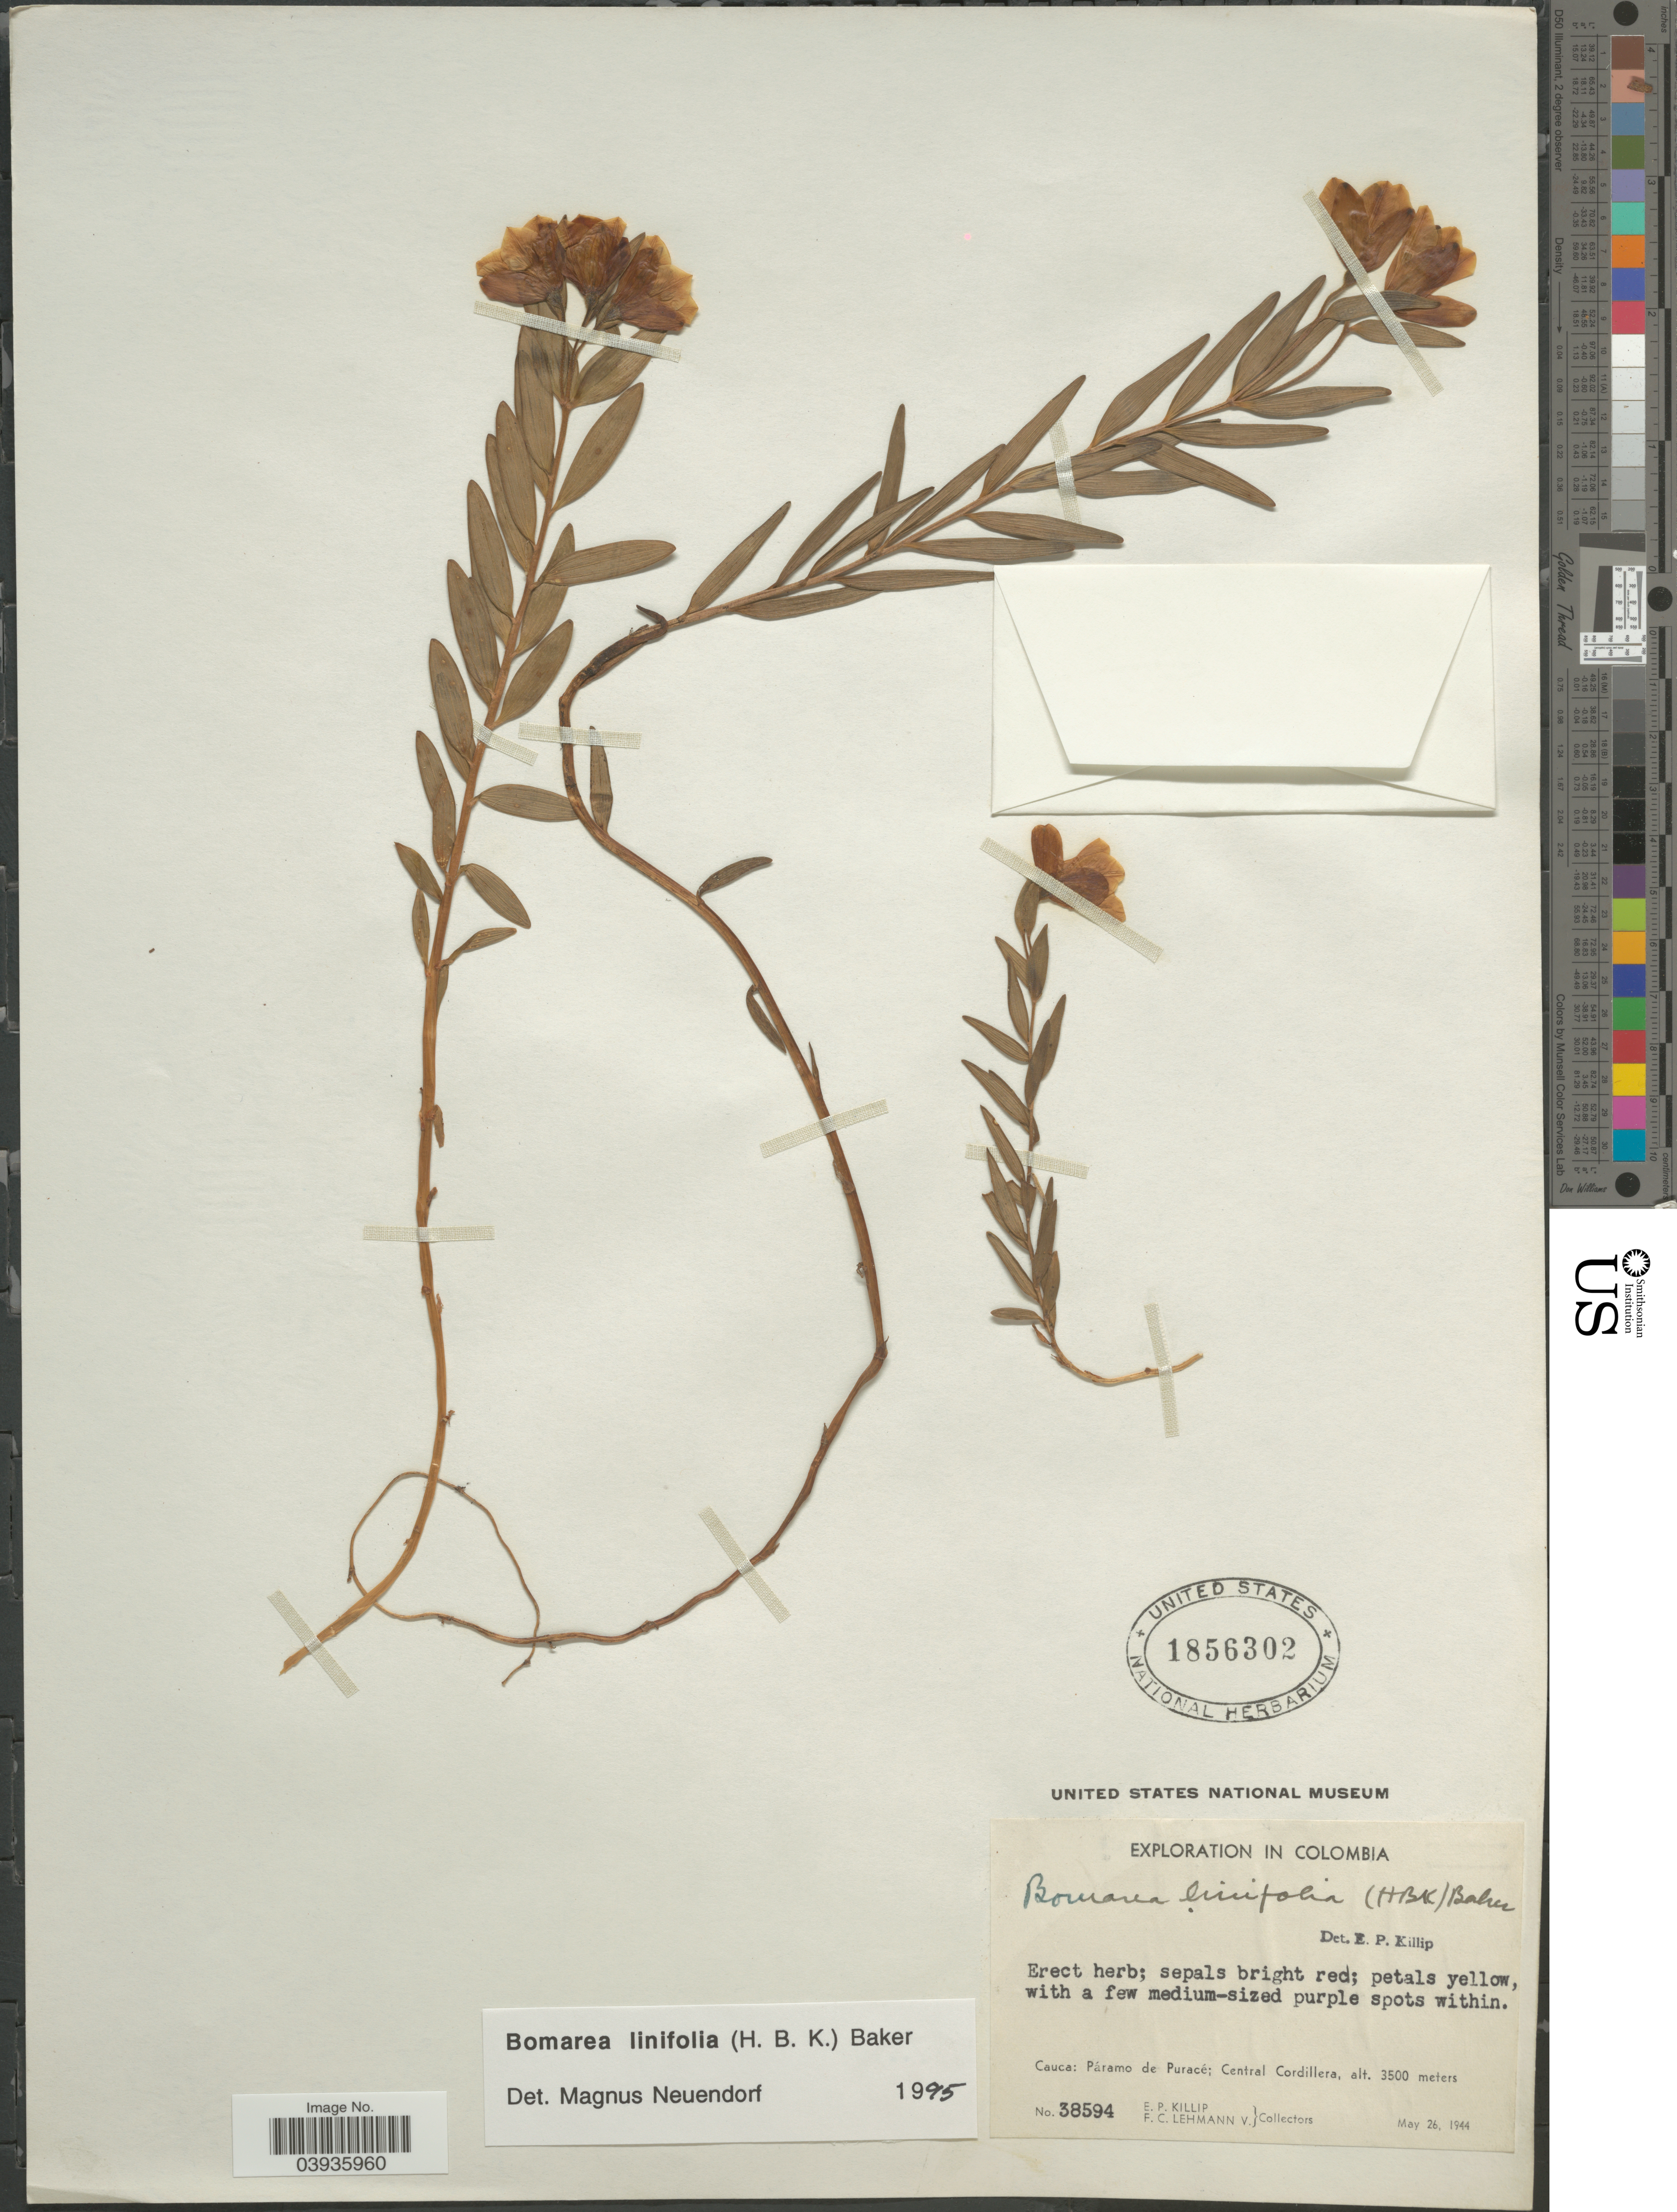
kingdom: Plantae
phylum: Tracheophyta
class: Liliopsida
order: Liliales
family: Alstroemeriaceae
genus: Bomarea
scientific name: Bomarea linifolia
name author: (Kunth) Baker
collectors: E. P. Killip & F. Lehmann v.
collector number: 38594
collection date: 1944-05-26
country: Colombia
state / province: Cauca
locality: Páramo de Puracé; Central Cordillera.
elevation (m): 3500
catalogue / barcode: US 1856302